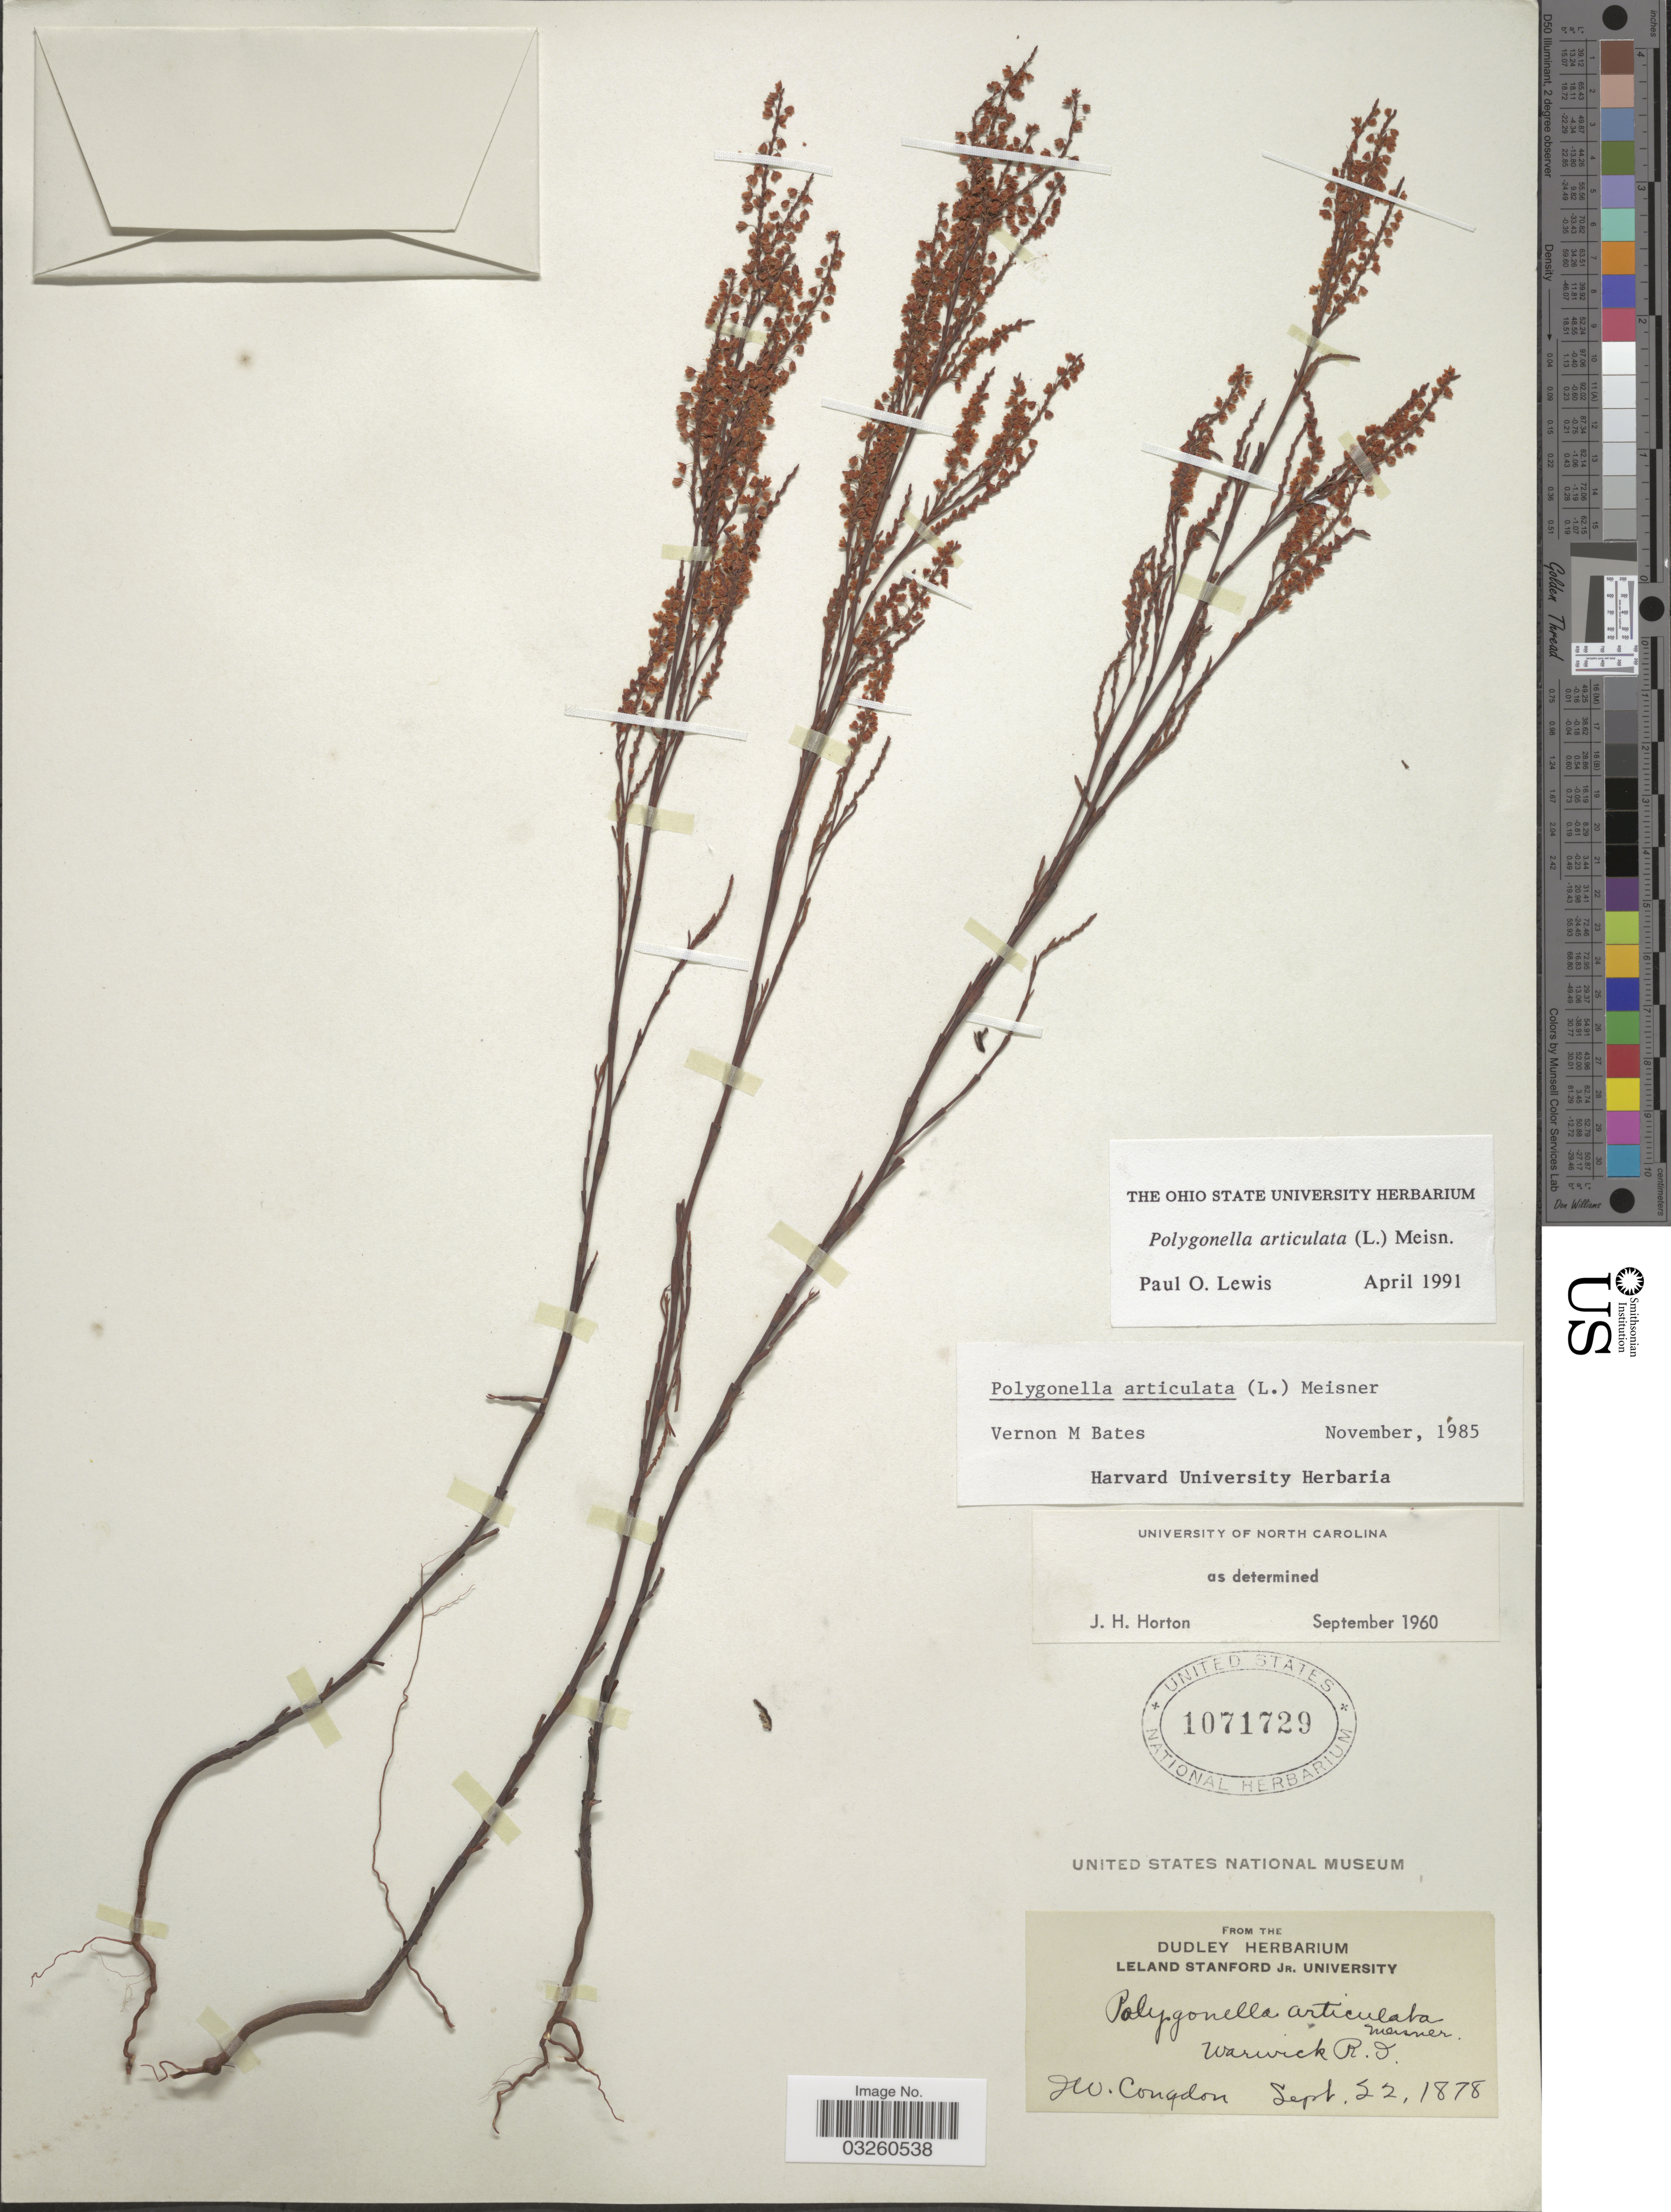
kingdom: Plantae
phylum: Tracheophyta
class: Magnoliopsida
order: Caryophyllales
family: Polygonaceae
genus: Polygonella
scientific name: Polygonella articulata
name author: (L.) Meisn.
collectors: J. W. Congdon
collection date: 1878-09-22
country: United States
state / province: Rhode Island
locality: Warwick, R.I.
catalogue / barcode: US 1071729